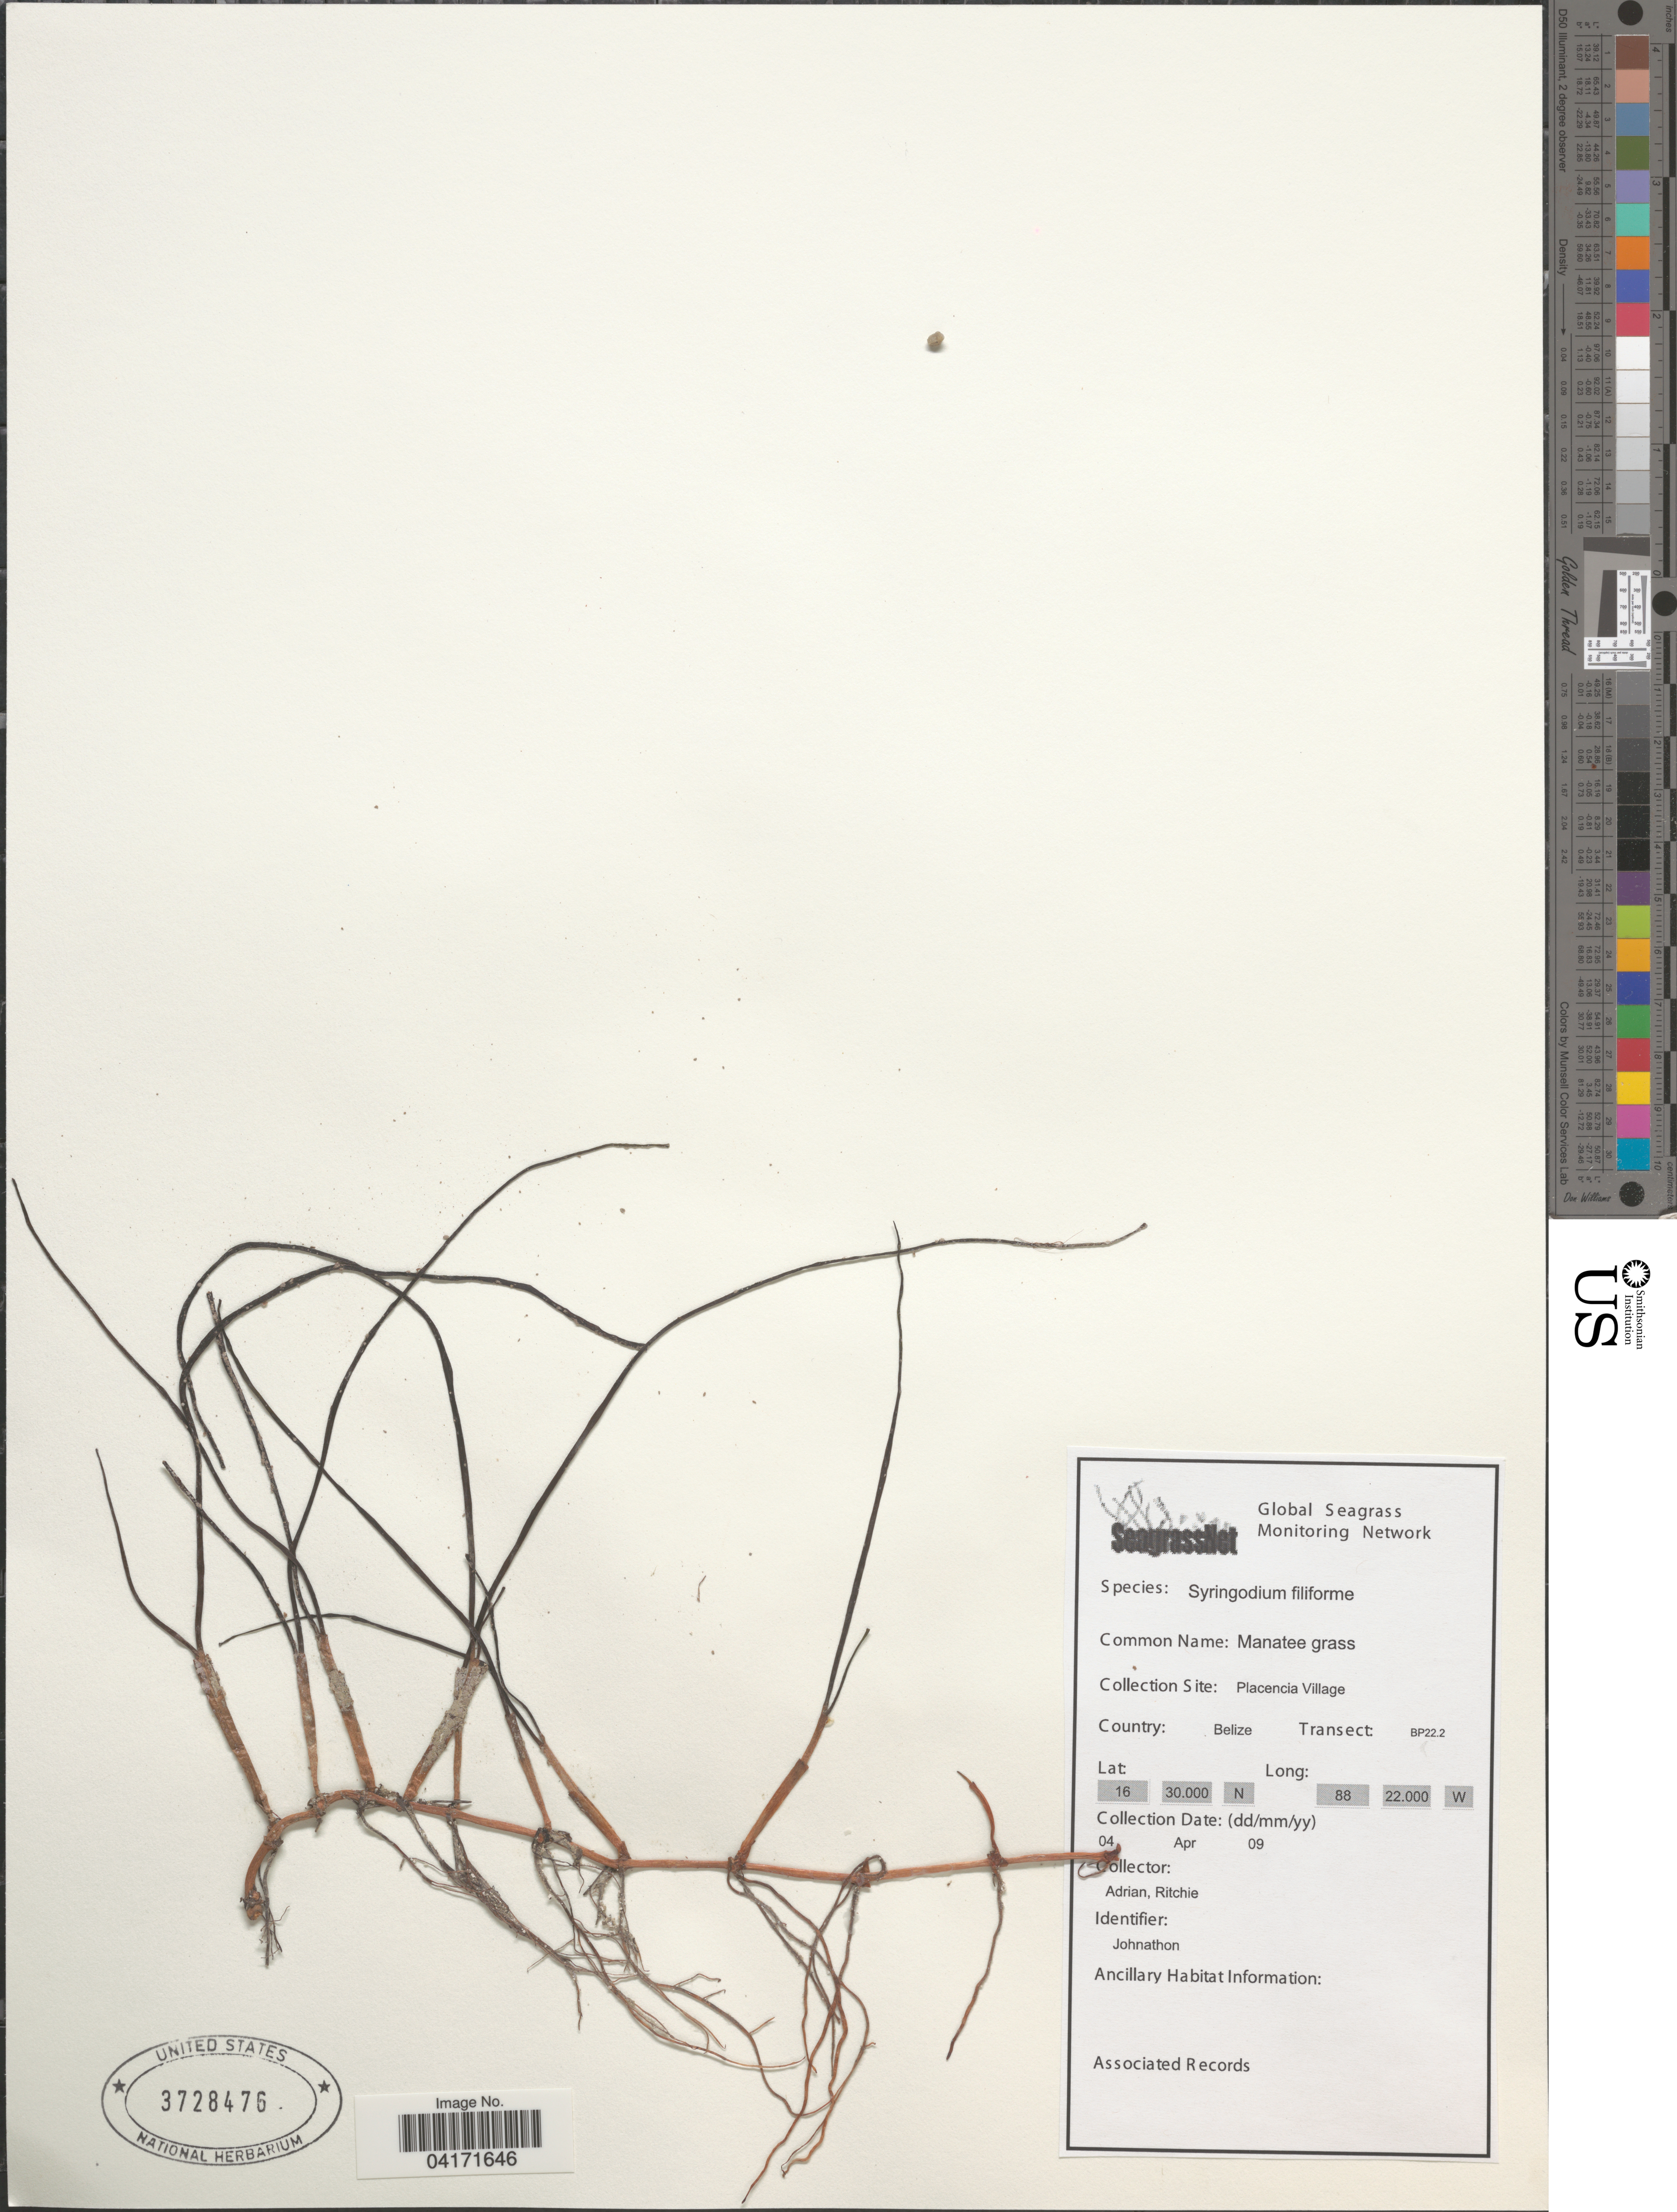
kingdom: Plantae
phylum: Tracheophyta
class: Liliopsida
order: Alismatales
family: Cymodoceaceae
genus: Syringodium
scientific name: Syringodium filiforme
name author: Kütz.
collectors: Adrian & Ritchie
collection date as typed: Transcribed d/m/y: 4/4/9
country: Belize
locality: Placencia Village. Transect: BP22.2.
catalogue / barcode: US 3728476